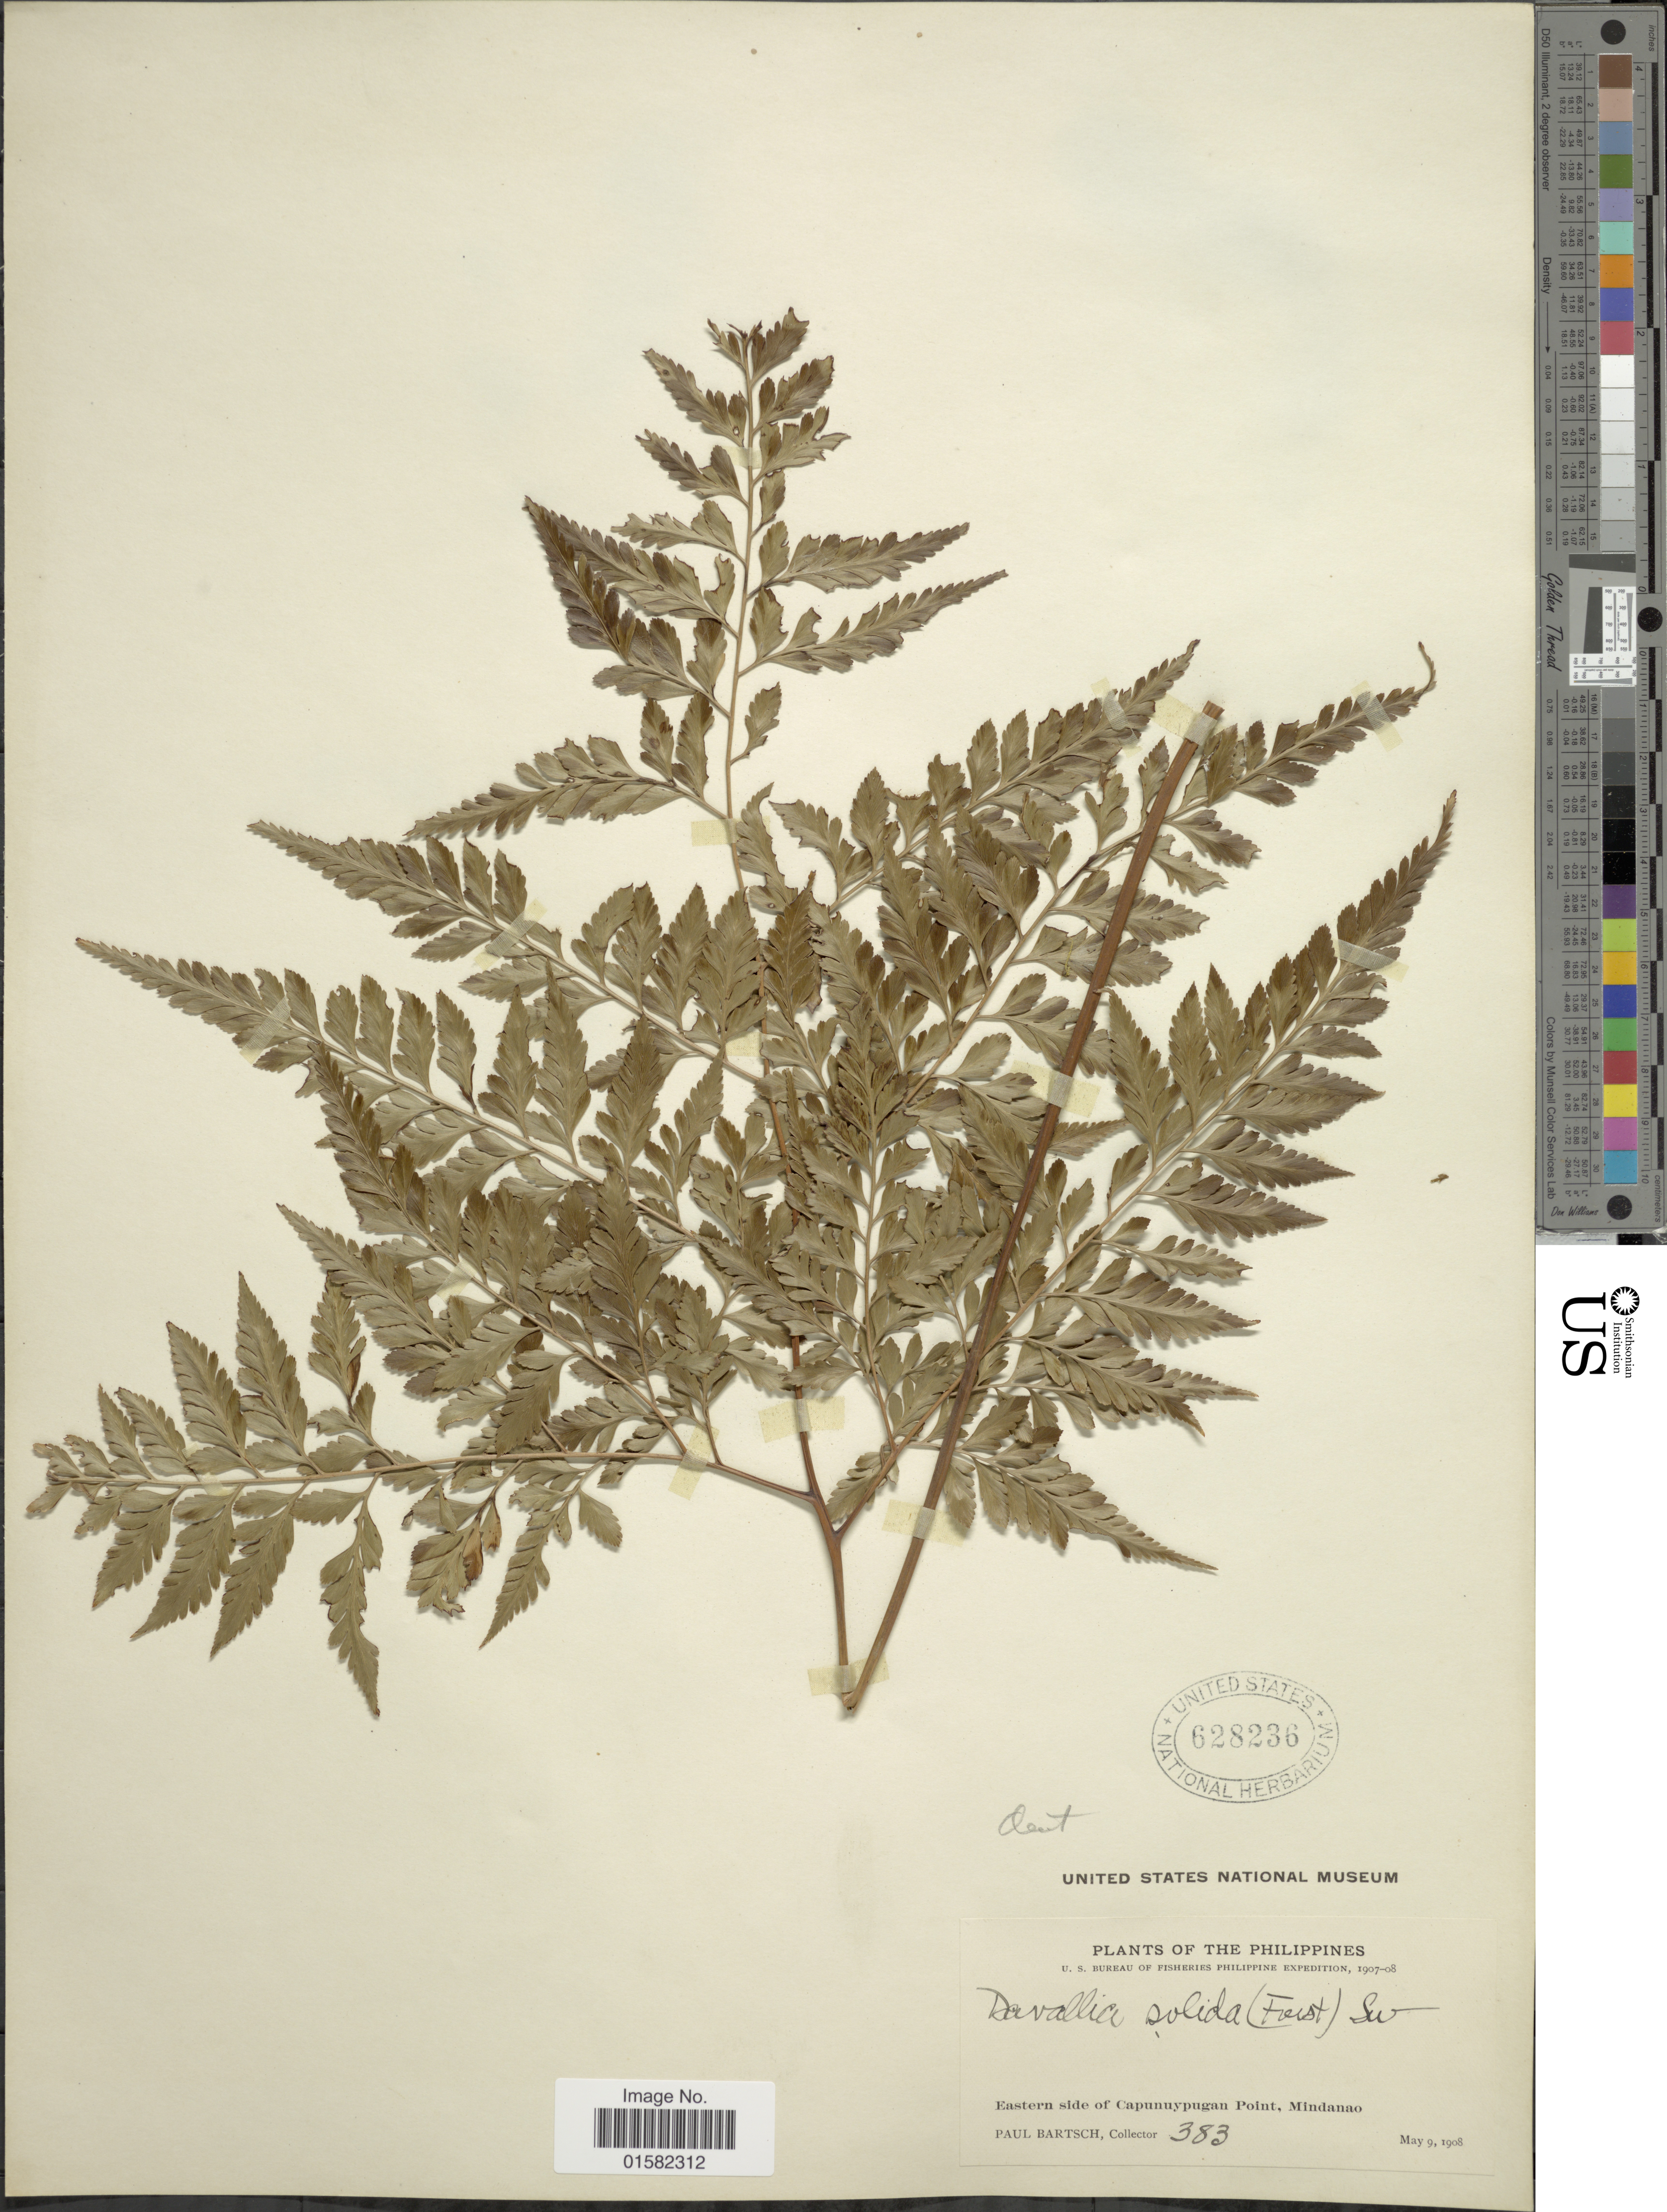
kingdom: Plantae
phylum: Tracheophyta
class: Polypodiopsida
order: Polypodiales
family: Davalliaceae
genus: Wibelia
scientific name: Wibelia denticulata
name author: (Burm. f.) M. Kato & Tsutsumi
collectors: P. Bartsch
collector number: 383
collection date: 1908-05-09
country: Philippines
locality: Eastern side of Capunuypugan Point, Mindanao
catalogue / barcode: US 628236